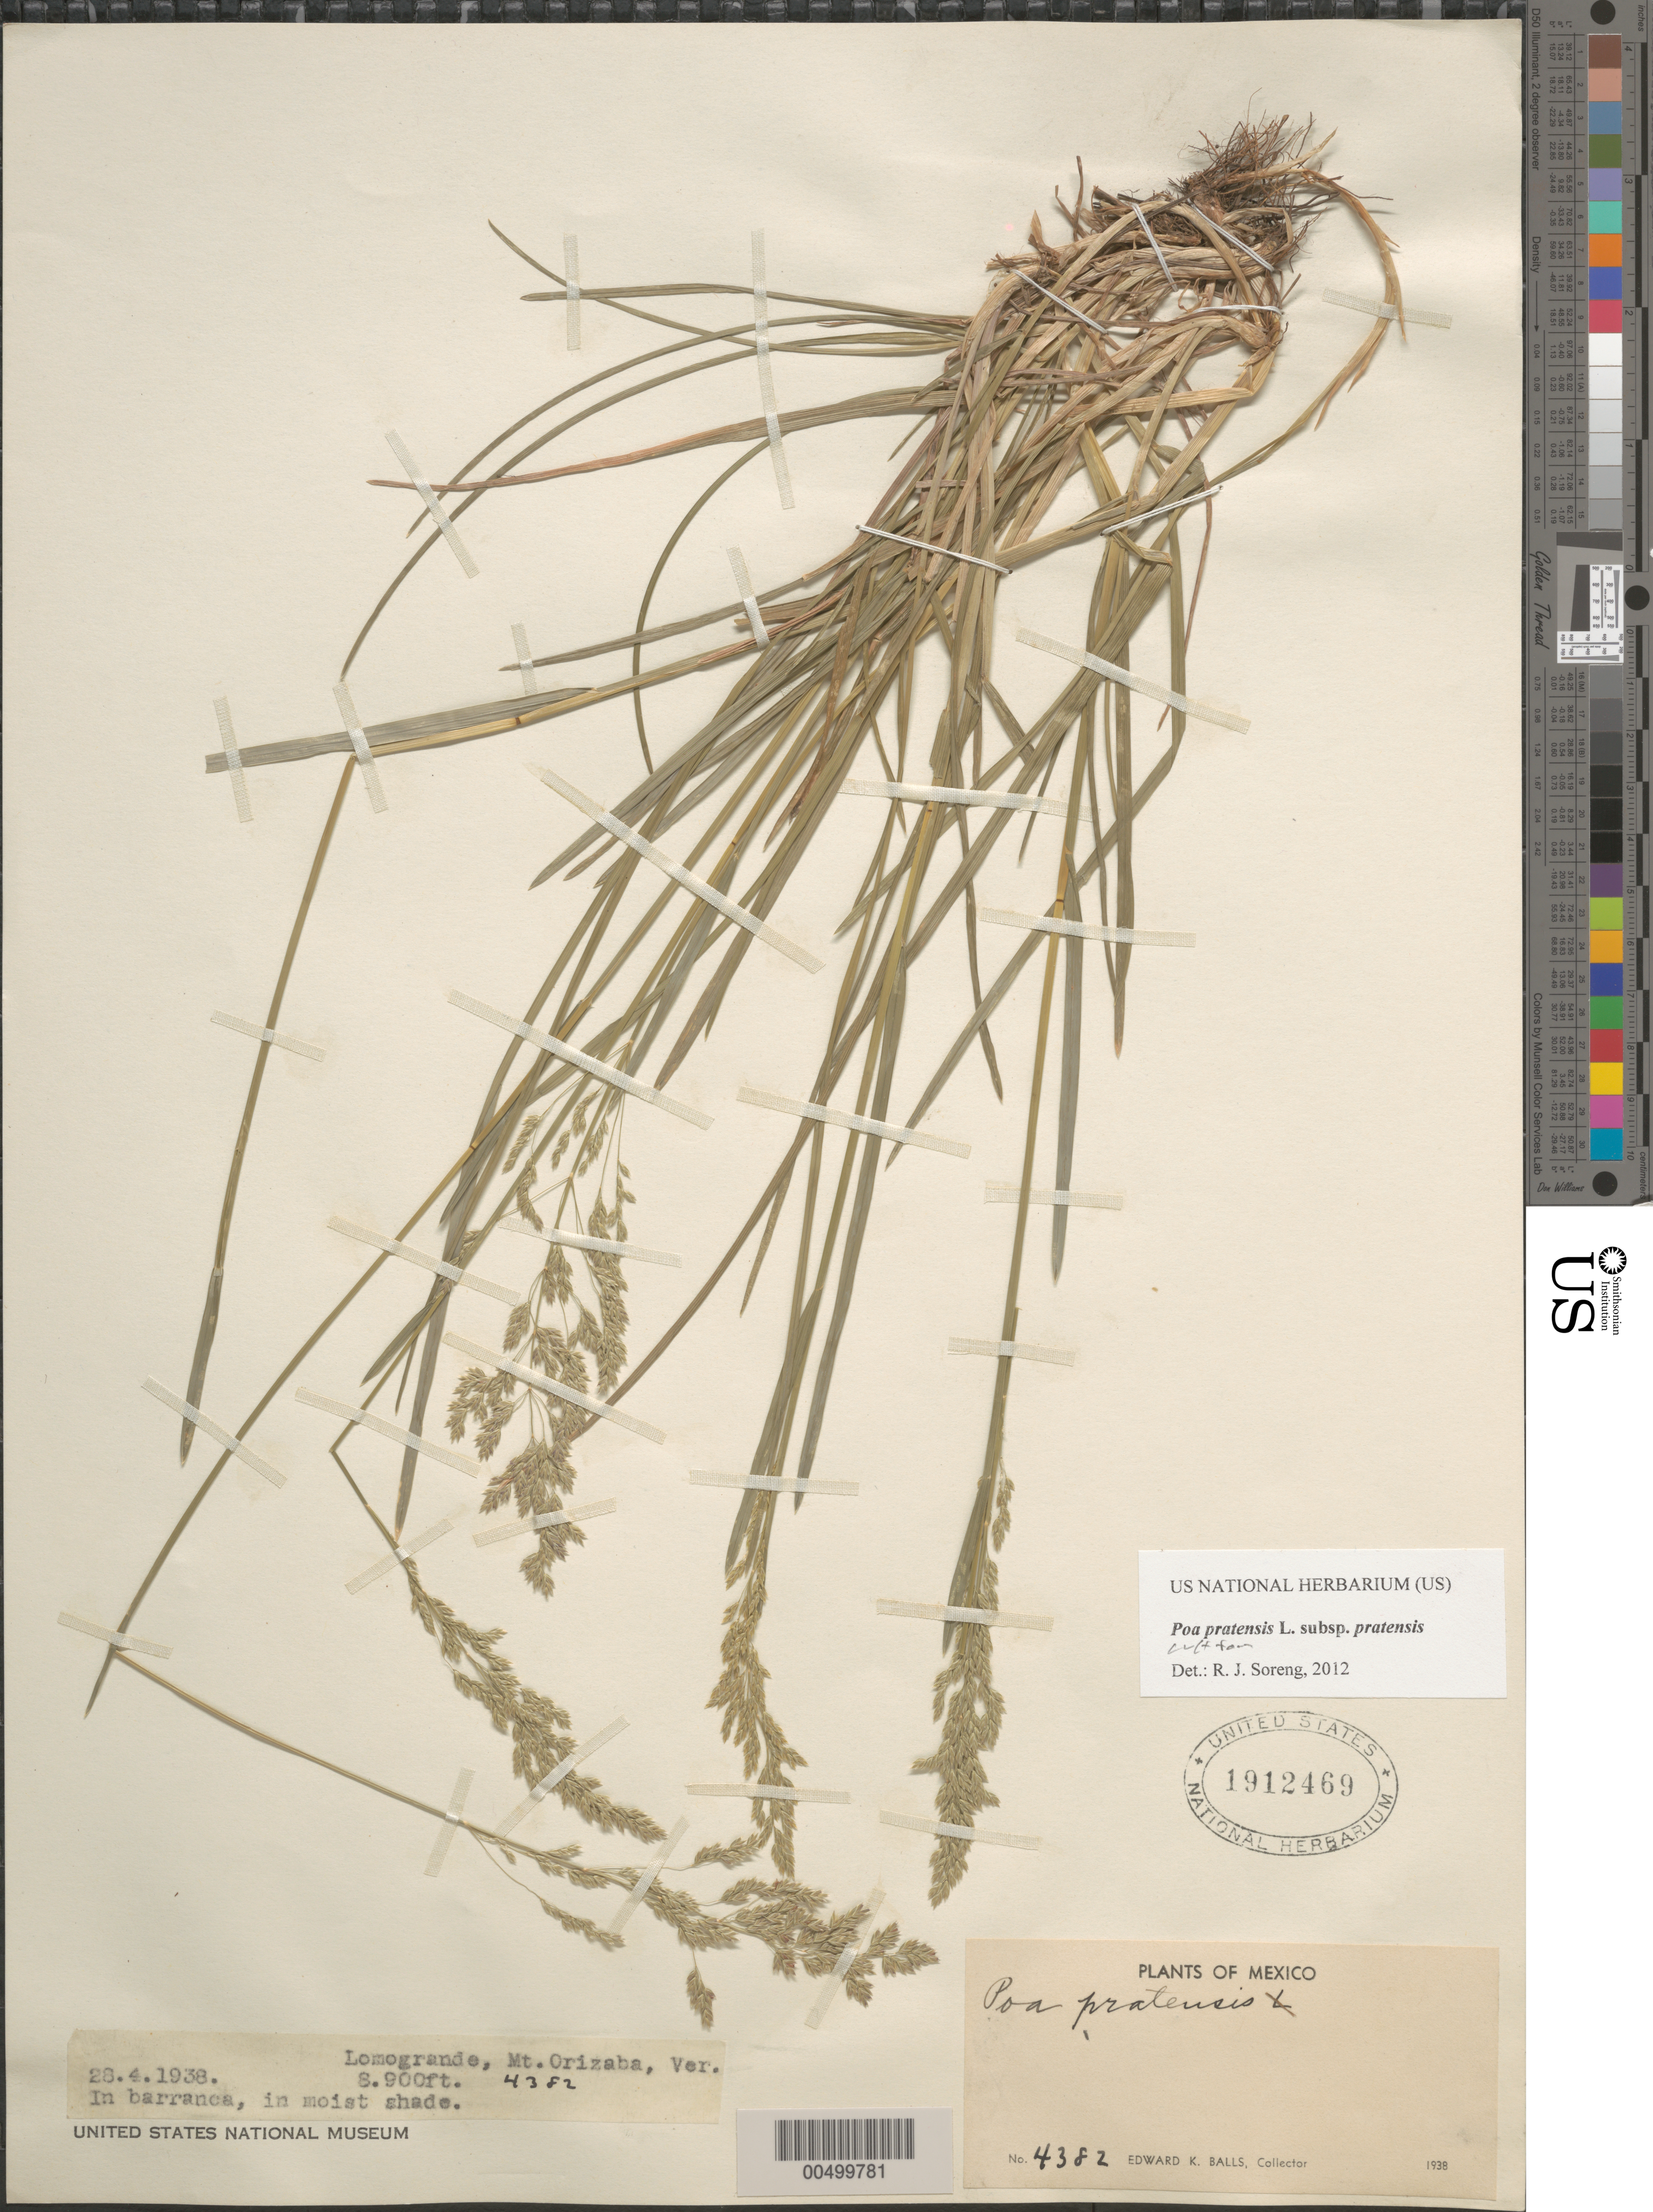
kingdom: Plantae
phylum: Tracheophyta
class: Liliopsida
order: Poales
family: Poaceae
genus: Poa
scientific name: Poa pratensis subsp. pratensis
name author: L.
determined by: Soreng, Robert J., Research Associate (BOT), Smithsonian Institution - National Museum of Natural History (UNITED STATES)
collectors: E. K. Balls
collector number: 4382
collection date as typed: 28 Apr 1938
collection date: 1938-04-28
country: Mexico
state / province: Veracruz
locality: Mt Orizaba, Lomogrande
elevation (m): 2713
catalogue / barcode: US 1912469